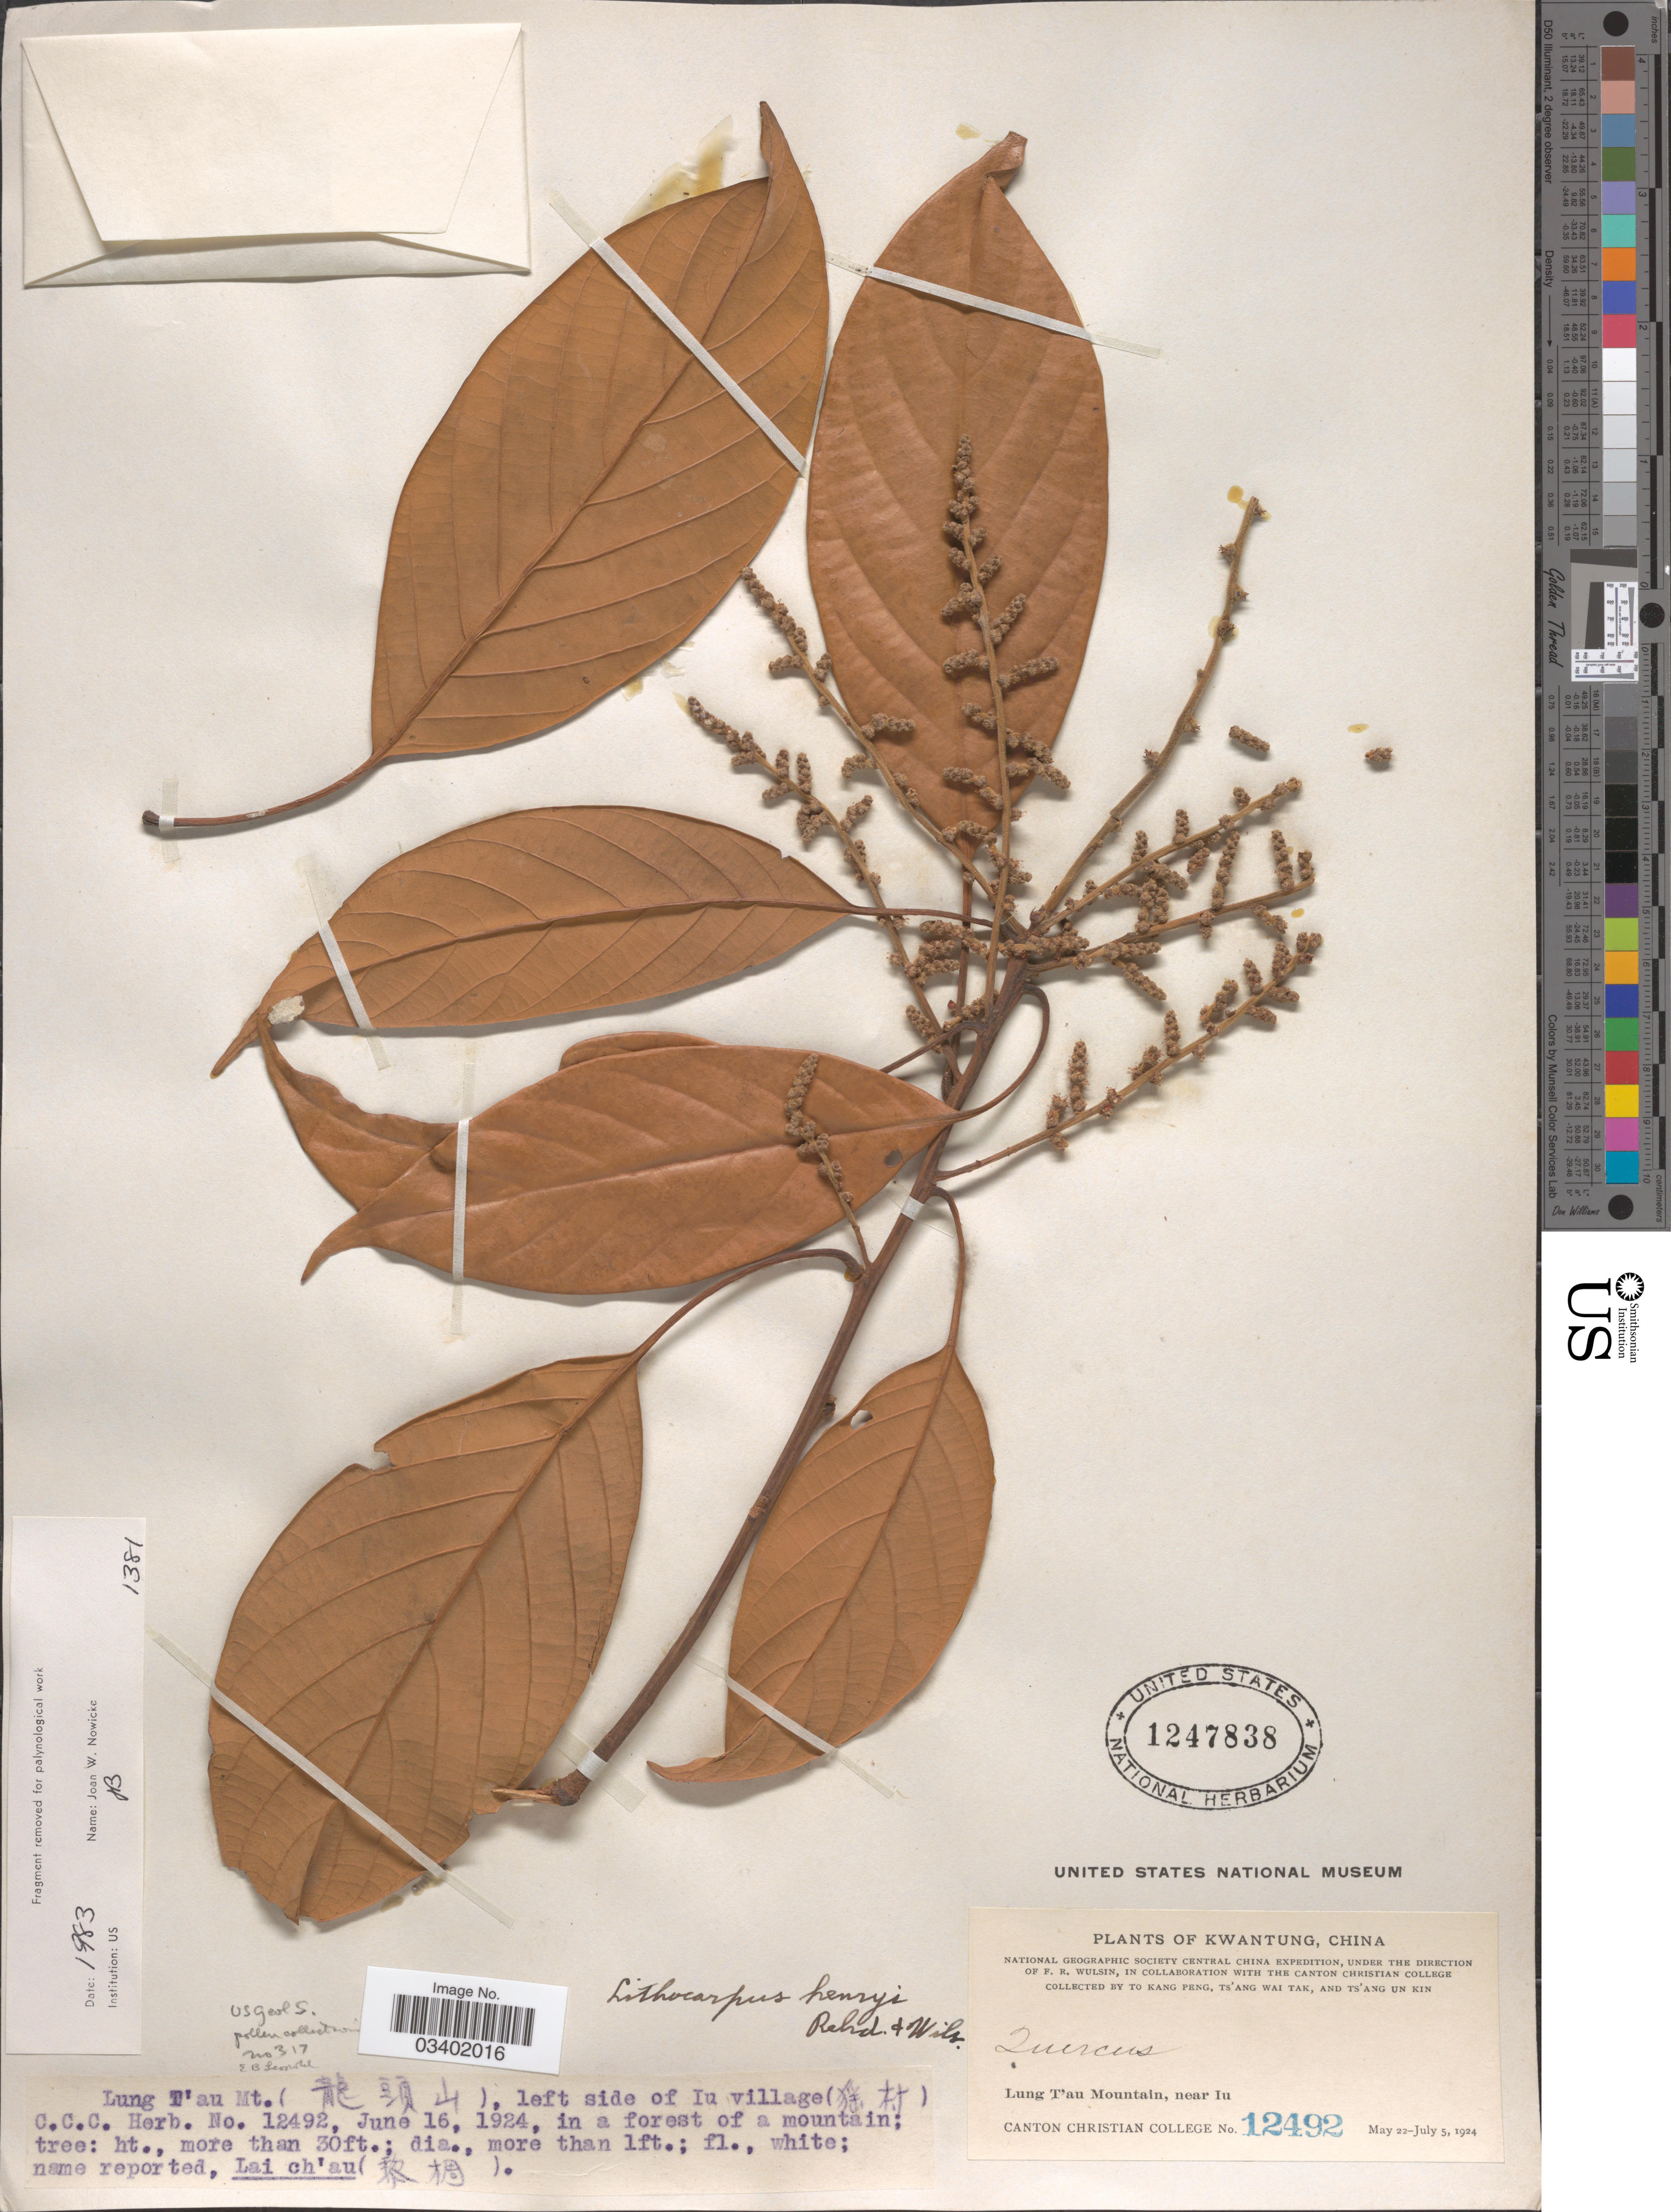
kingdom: Plantae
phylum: Tracheophyta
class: Magnoliopsida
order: Fagales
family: Fagaceae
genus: Lithocarpus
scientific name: Lithocarpus henryi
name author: Rehder & E.H. Wilson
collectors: To Kang P'eng, W. T. Tsang & Ts' Ang Un Kin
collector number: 12492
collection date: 1924-06-16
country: China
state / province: Guangdong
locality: Kwangtung. Lung T'au Mountain, near Iu. (X), left side of Iu village (X).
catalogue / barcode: US 1247838